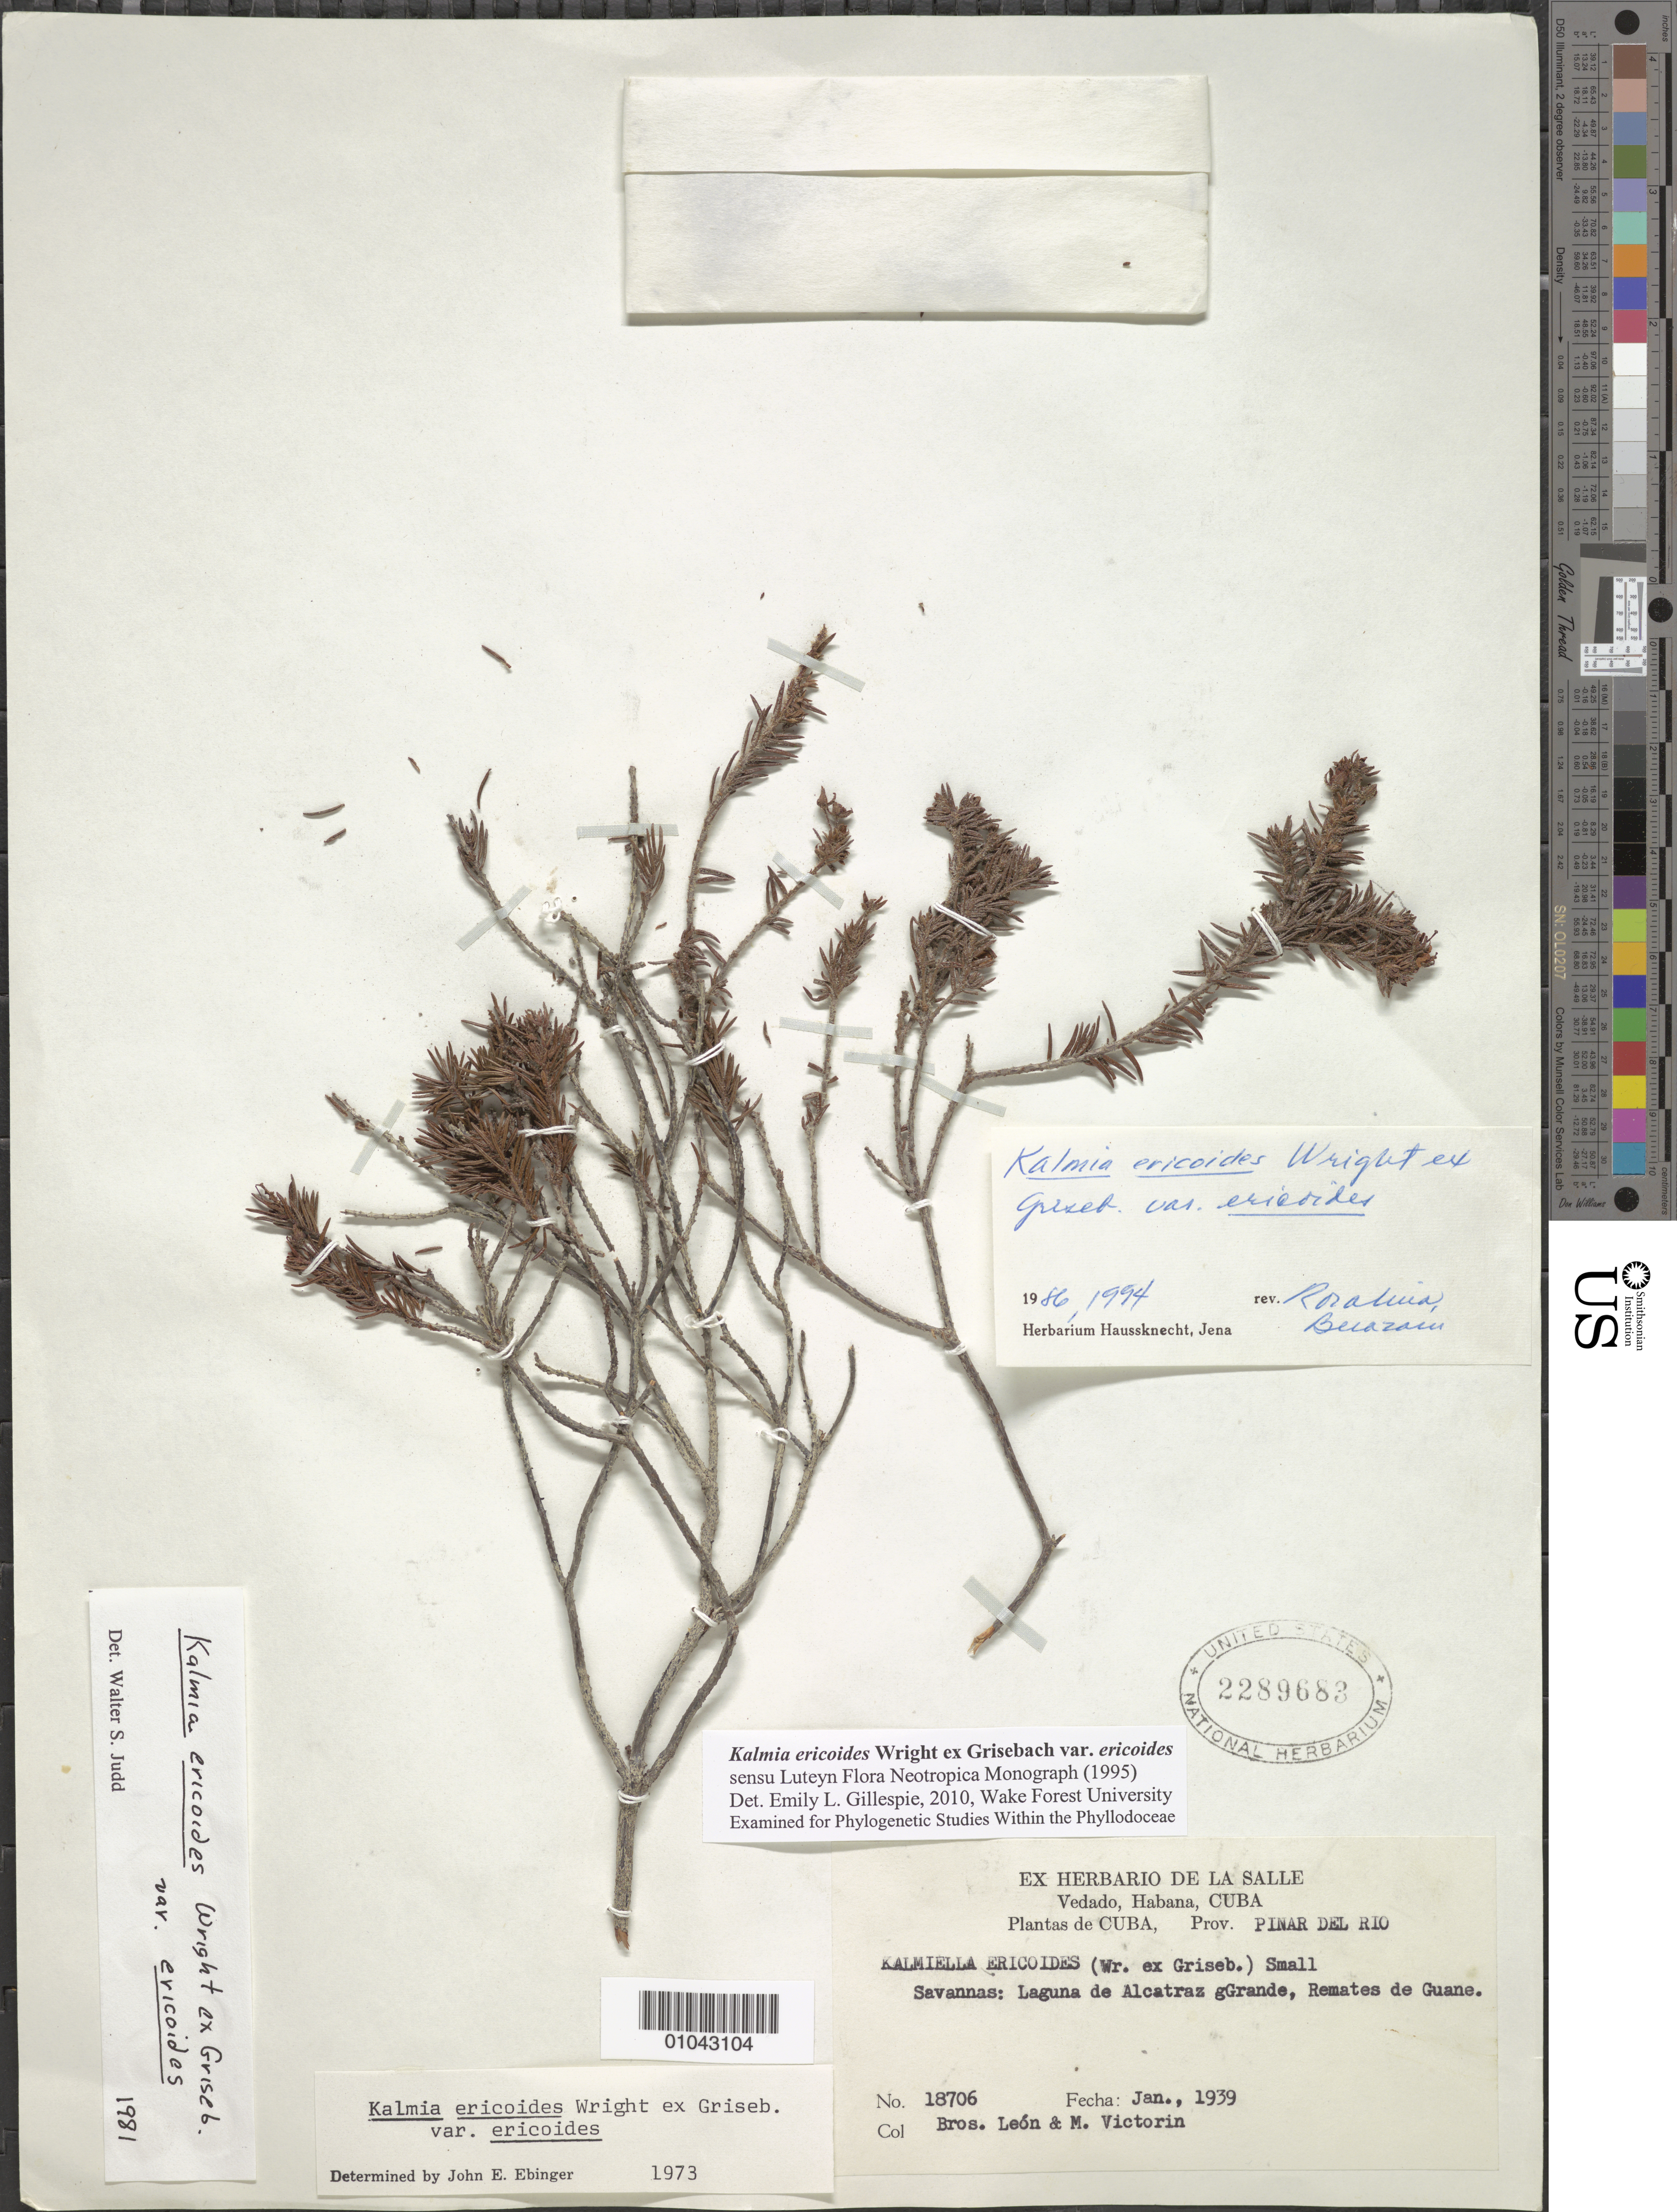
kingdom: Plantae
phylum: Tracheophyta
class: Magnoliopsida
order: Ericales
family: Ericaceae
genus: Kalmia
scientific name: Kalmia ericoides var. ericoides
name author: C. Wright ex Griseb.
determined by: Judd, Walter S.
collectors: Bro. León & F. Victorin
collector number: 18706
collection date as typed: Jan 1939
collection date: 1939-01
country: Cuba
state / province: Pinar del Rio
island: Cuba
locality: Laguna de Alcatraz Grande, Remates de Guane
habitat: Savannas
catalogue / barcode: US 2289683